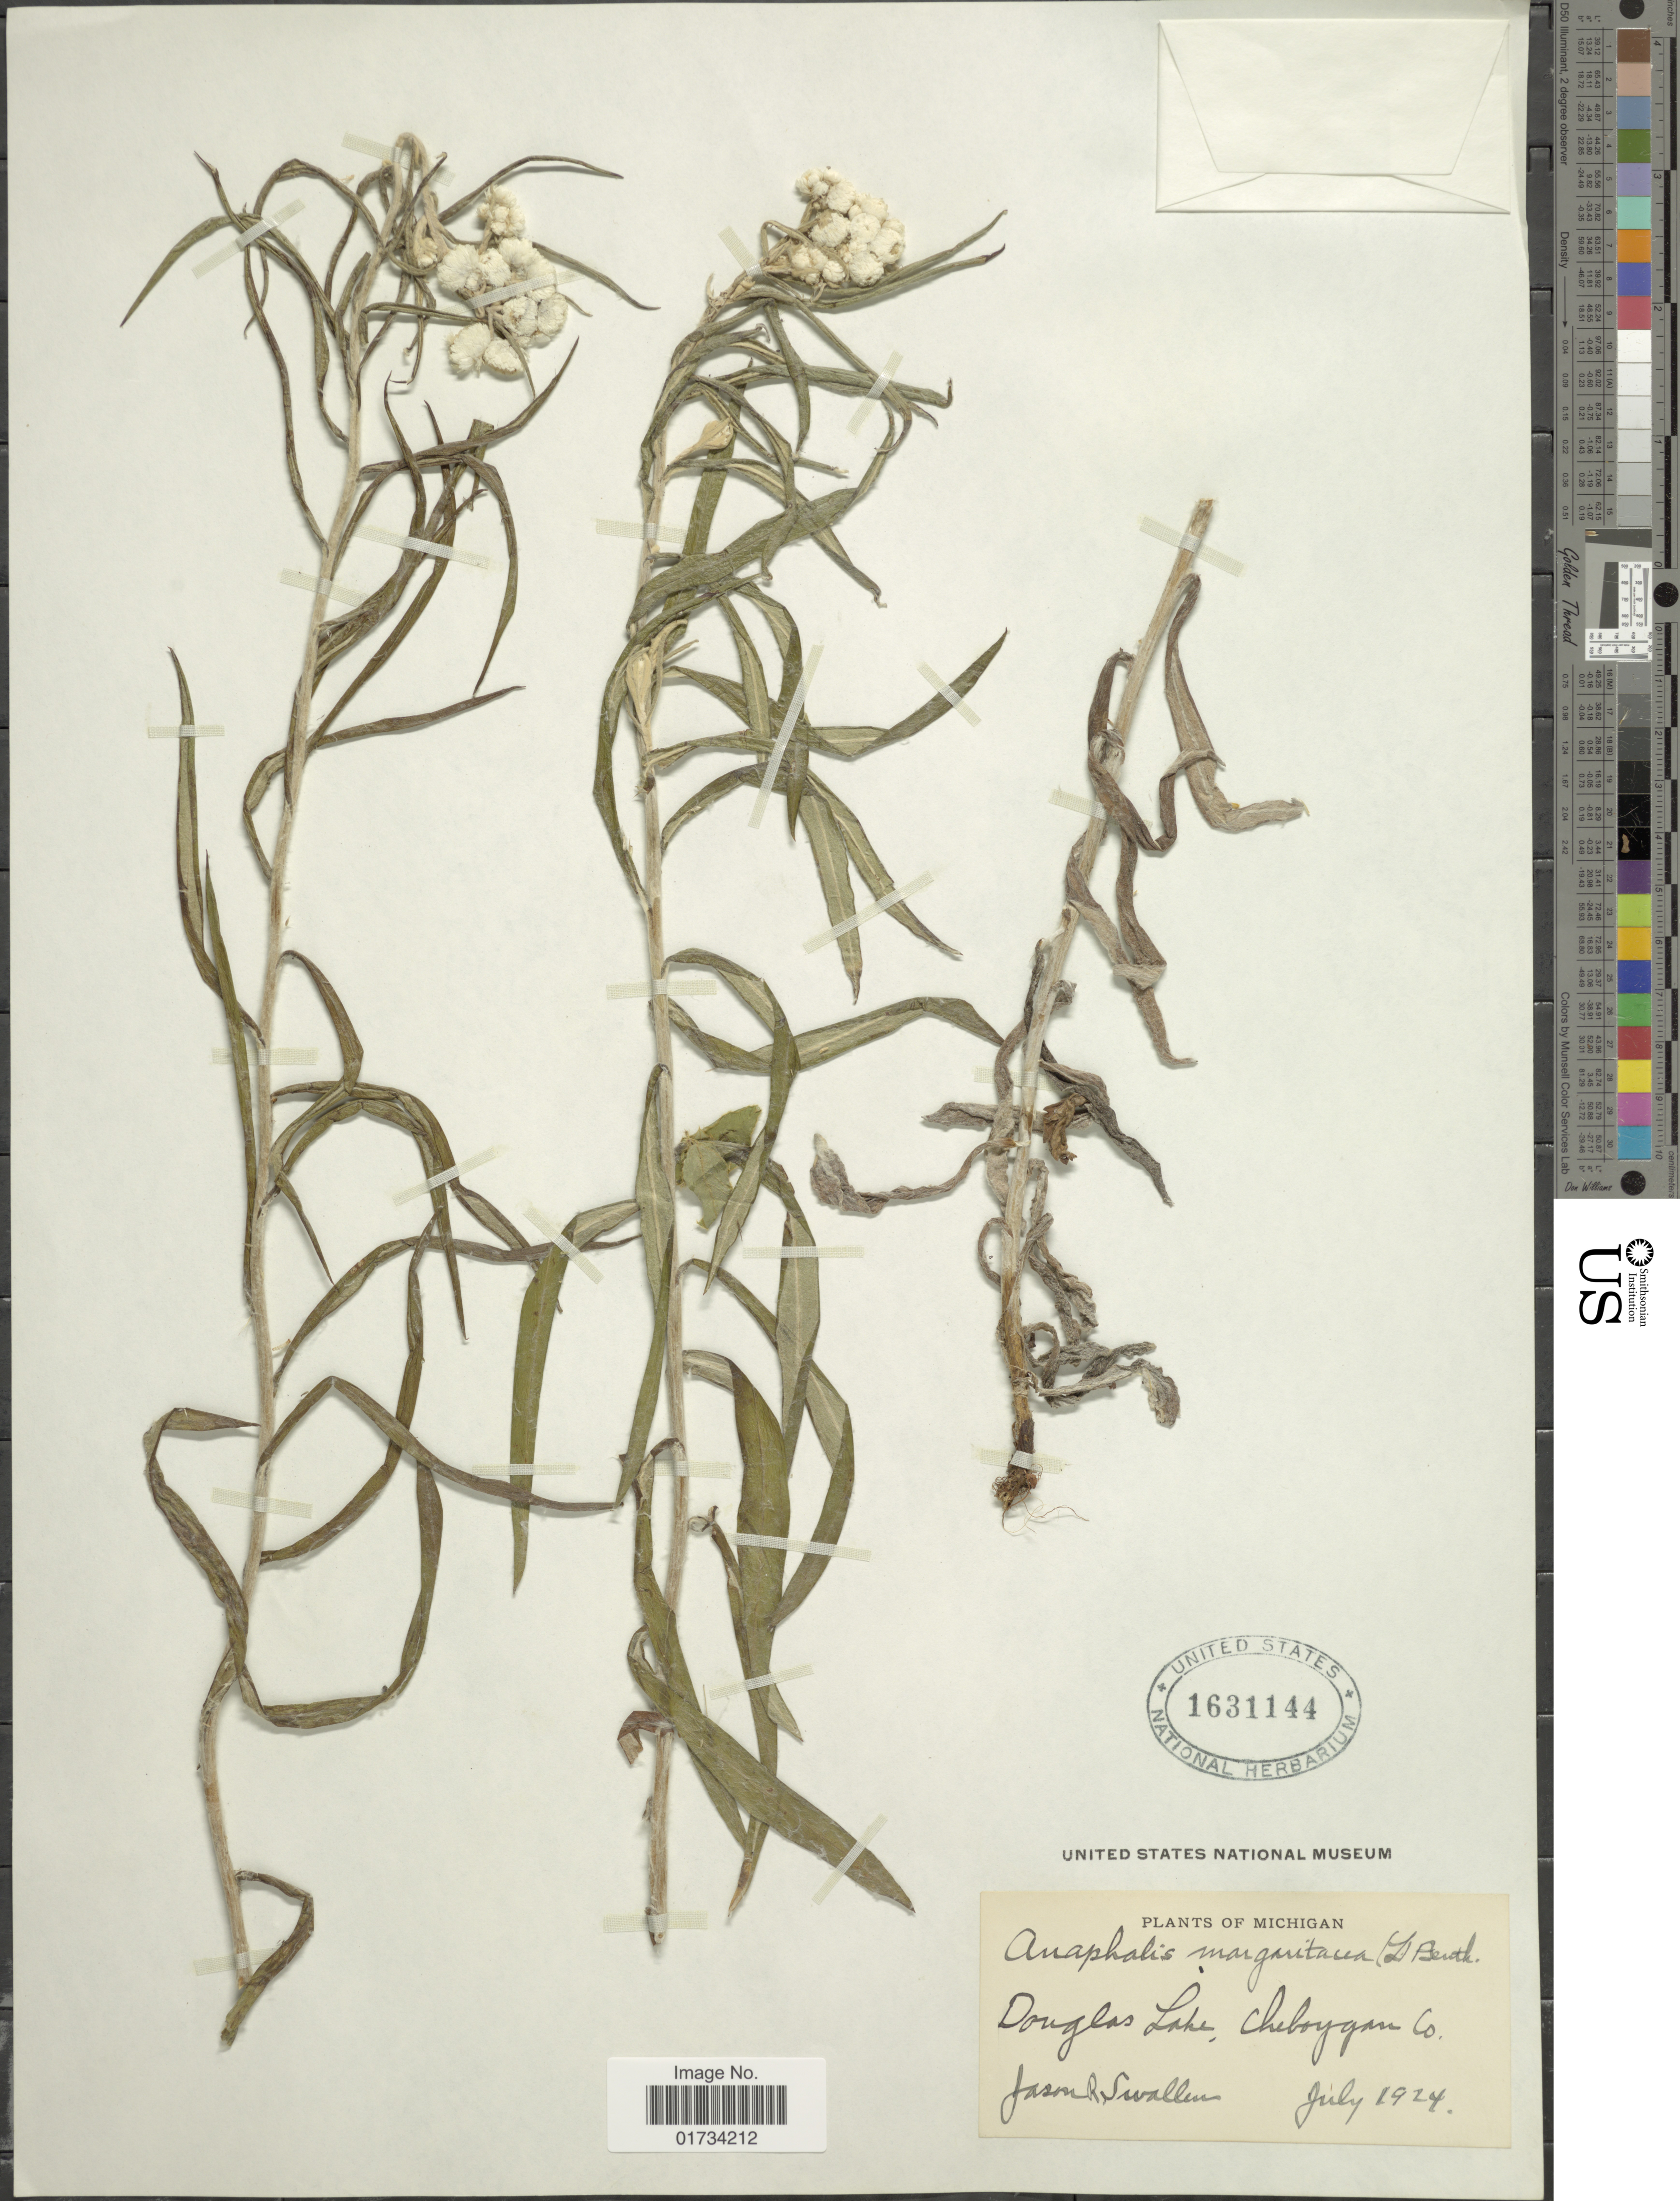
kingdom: Plantae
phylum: Tracheophyta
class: Magnoliopsida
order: Asterales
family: Asteraceae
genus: Anaphalis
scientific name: Anaphalis margaritacea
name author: (L.) Benth. & Hook. f.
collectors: J. R. Swallen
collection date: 1924-07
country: United States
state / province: Michigan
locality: Douglas Lake, Cheboygan Co.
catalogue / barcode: US 1631144